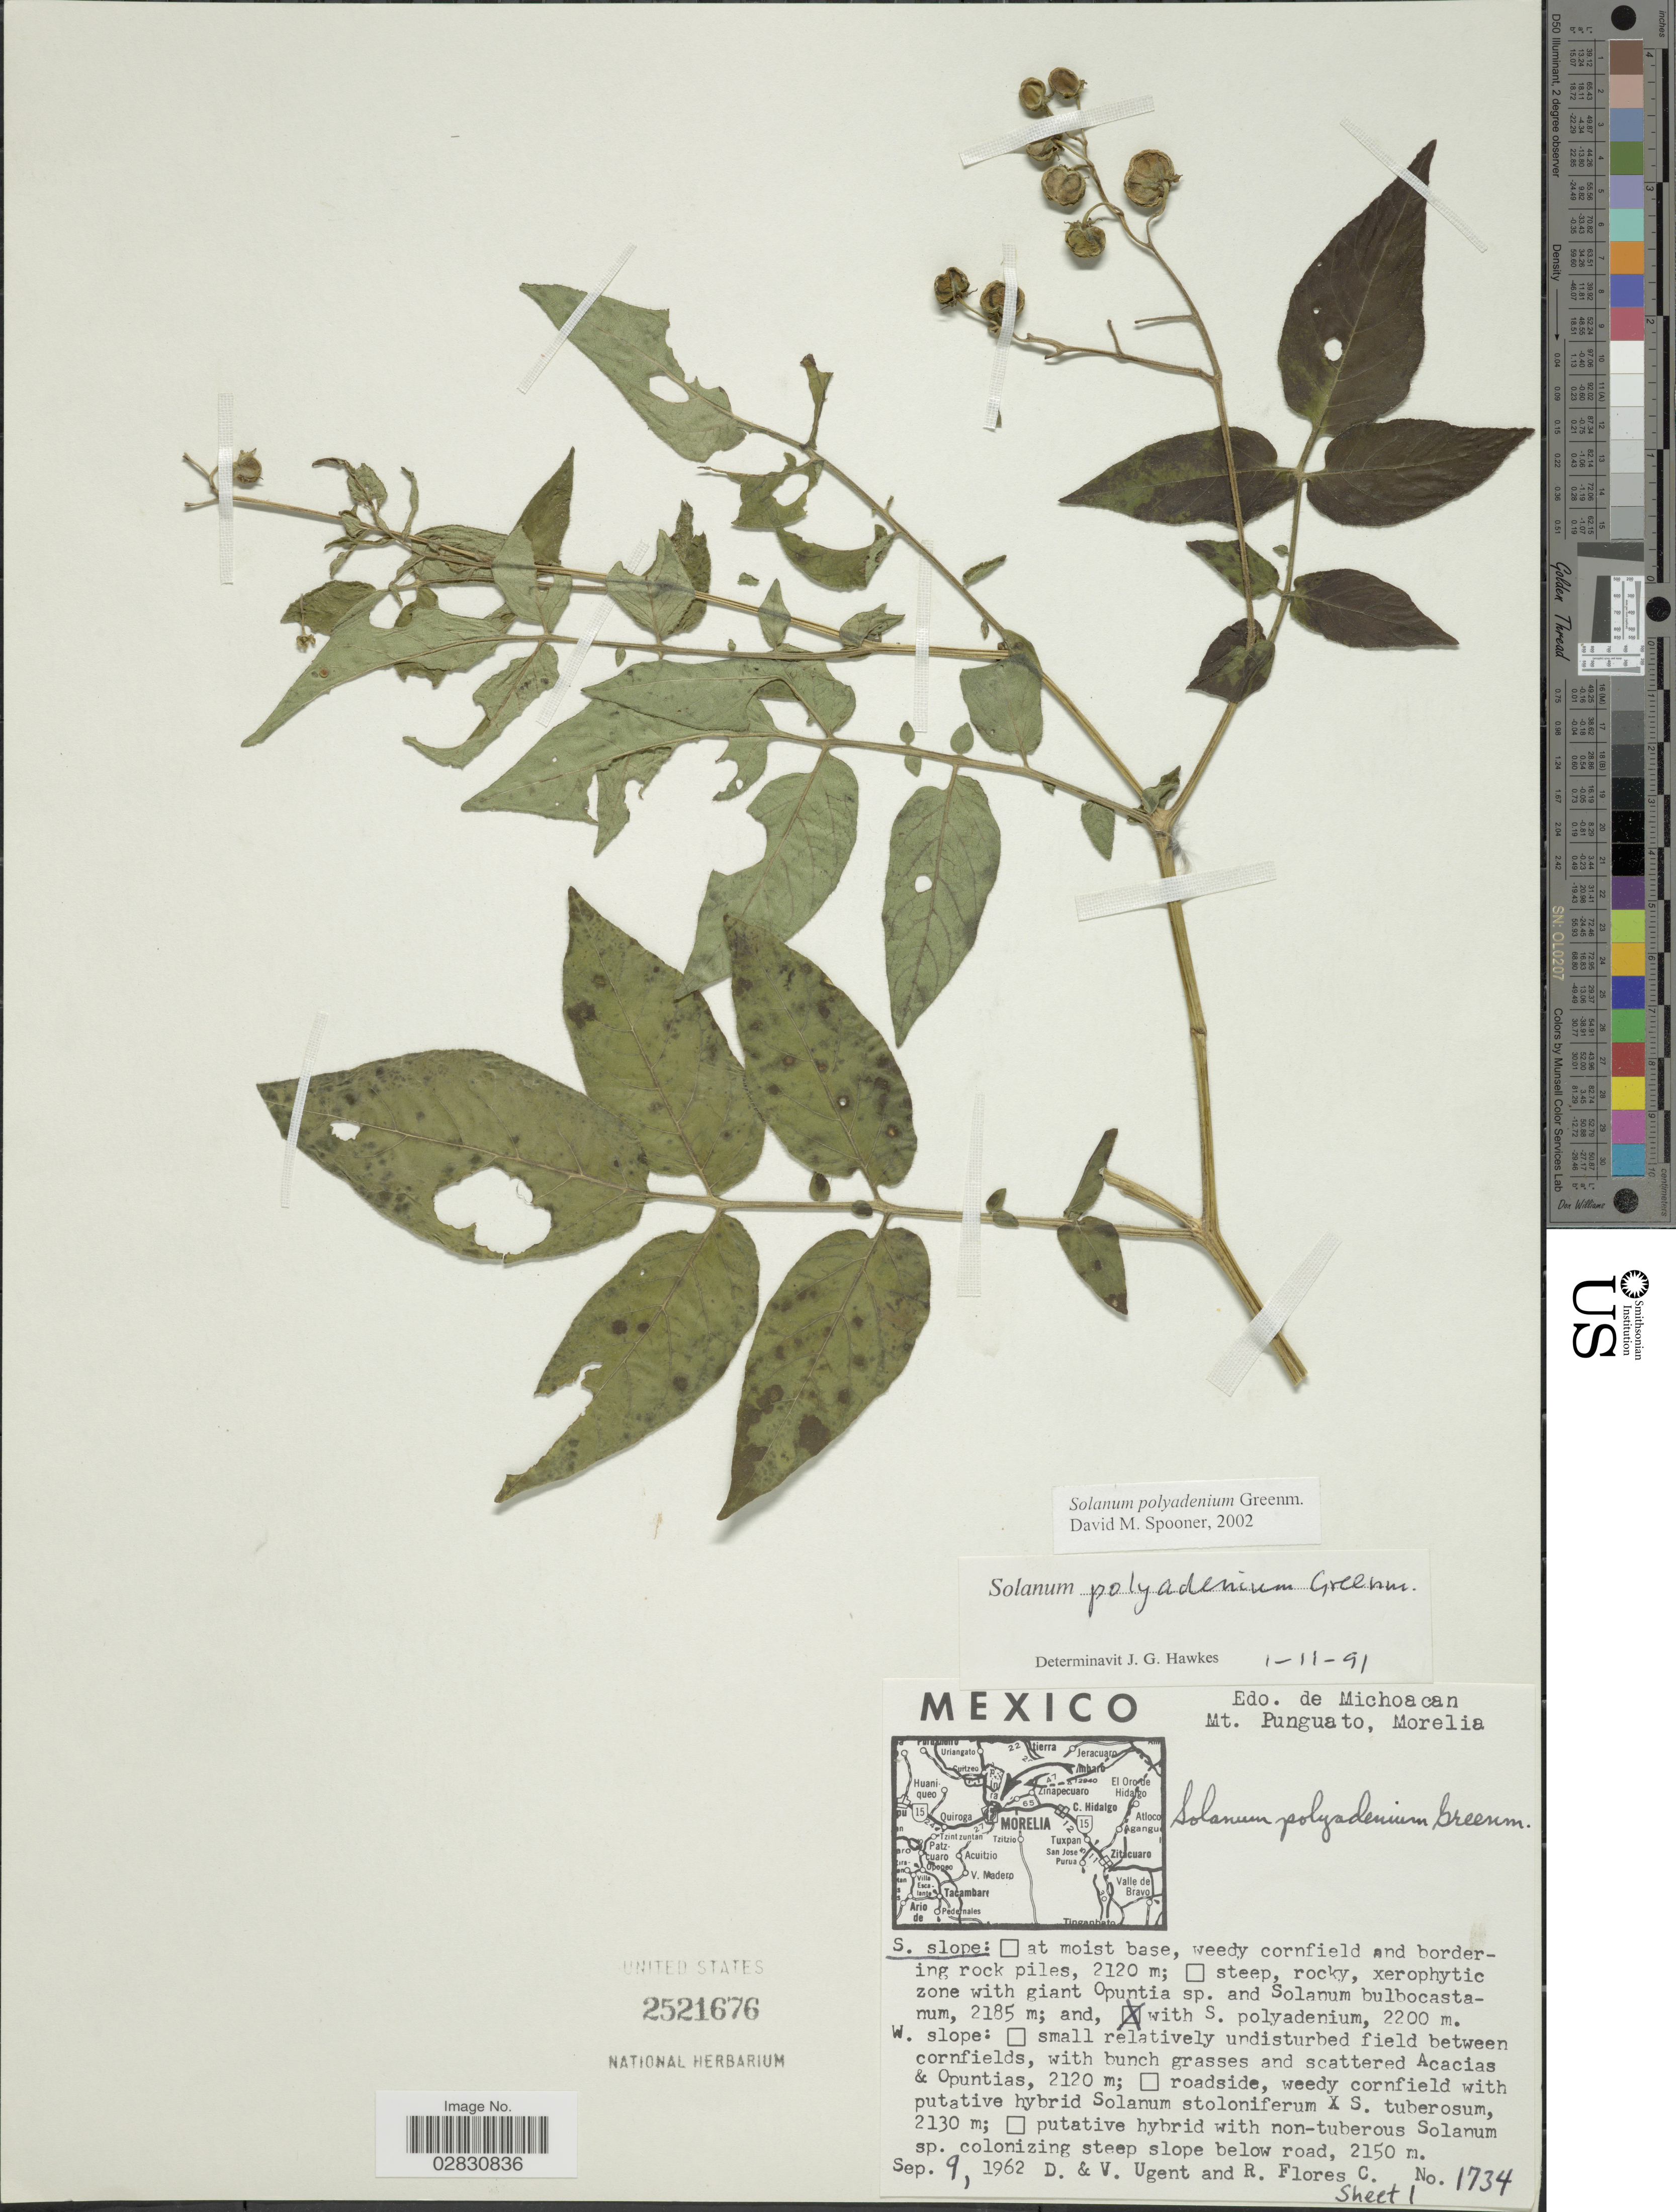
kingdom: Plantae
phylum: Tracheophyta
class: Magnoliopsida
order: Solanales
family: Solanaceae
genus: Solanum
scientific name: Solanum polyadenium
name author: Greenm.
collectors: D. Ugent, V. Ugent & R. Flores-C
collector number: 1734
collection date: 1962-09-09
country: Mexico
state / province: Michoacán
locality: Edo. de Michoacan, Mt. Punguato, Morelia, S. Slope.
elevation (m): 2200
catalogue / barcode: US 2521676